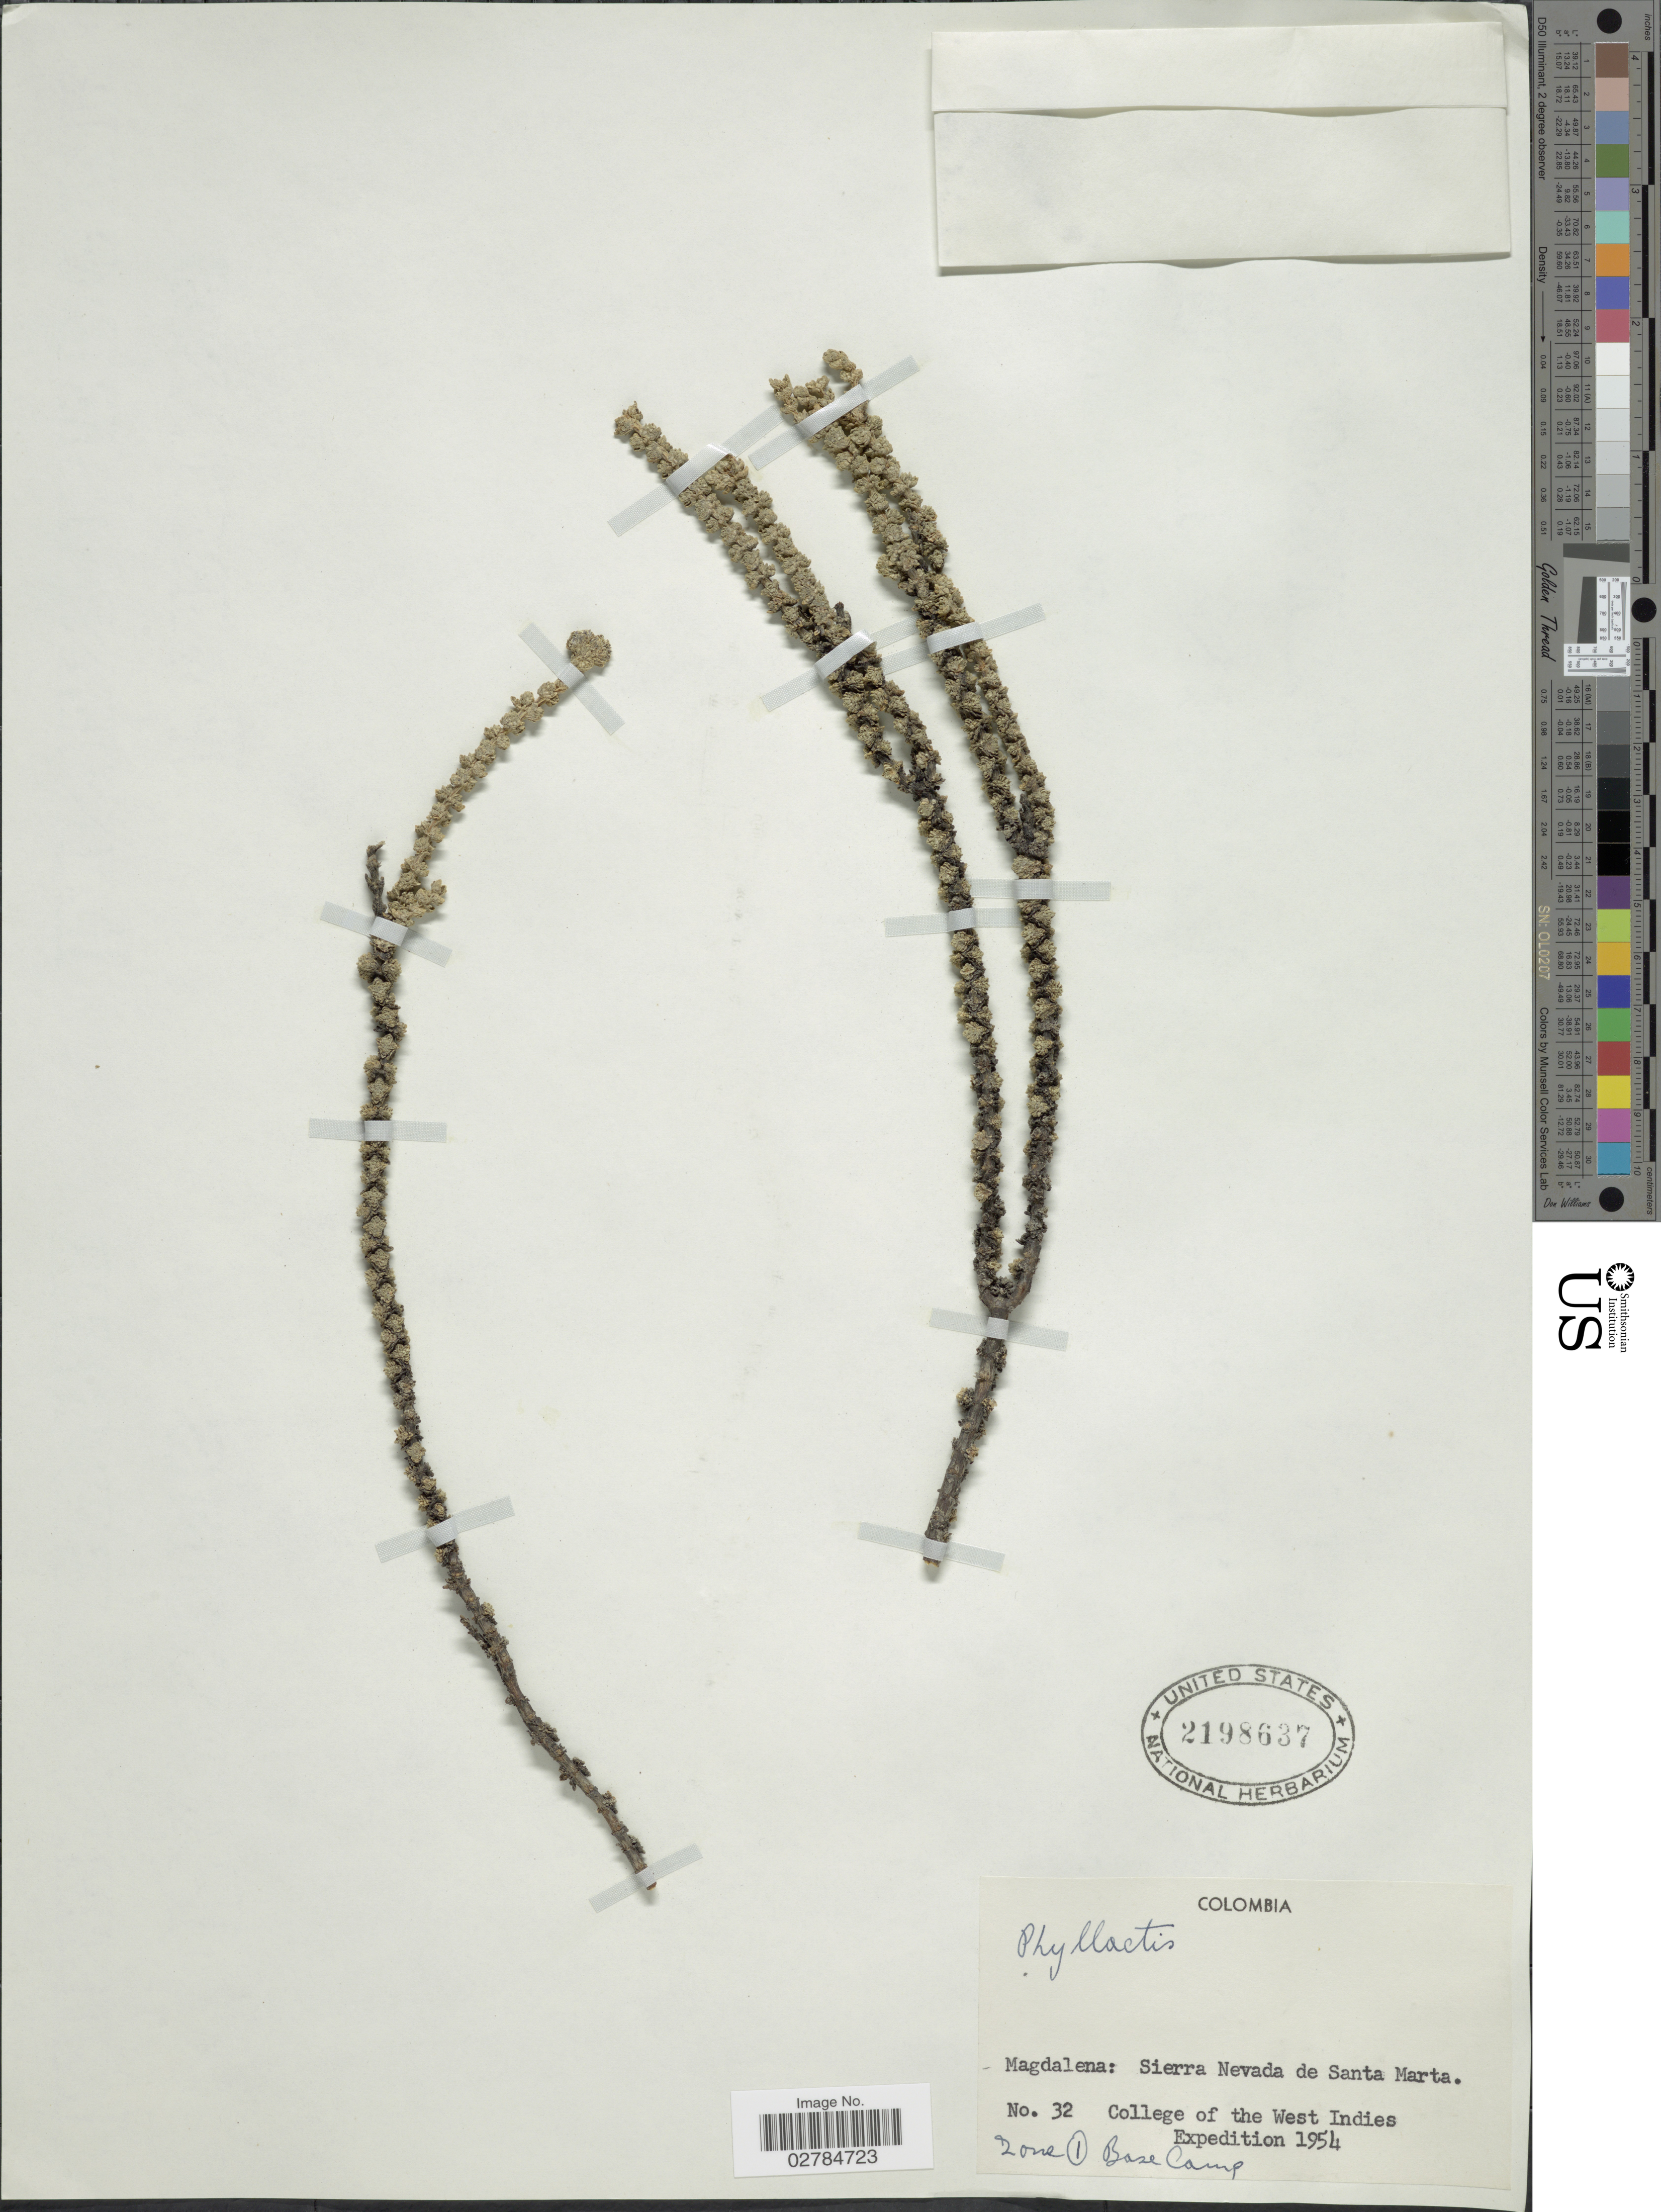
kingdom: Plantae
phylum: Tracheophyta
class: Magnoliopsida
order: Dipsacales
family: Caprifoliaceae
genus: Valeriana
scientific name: Valeriana karstenii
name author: Briq.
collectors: College of the West Indies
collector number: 32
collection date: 1954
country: Colombia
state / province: Magdalena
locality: Sierra Nevada de Santa Marta.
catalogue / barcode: US 2198637